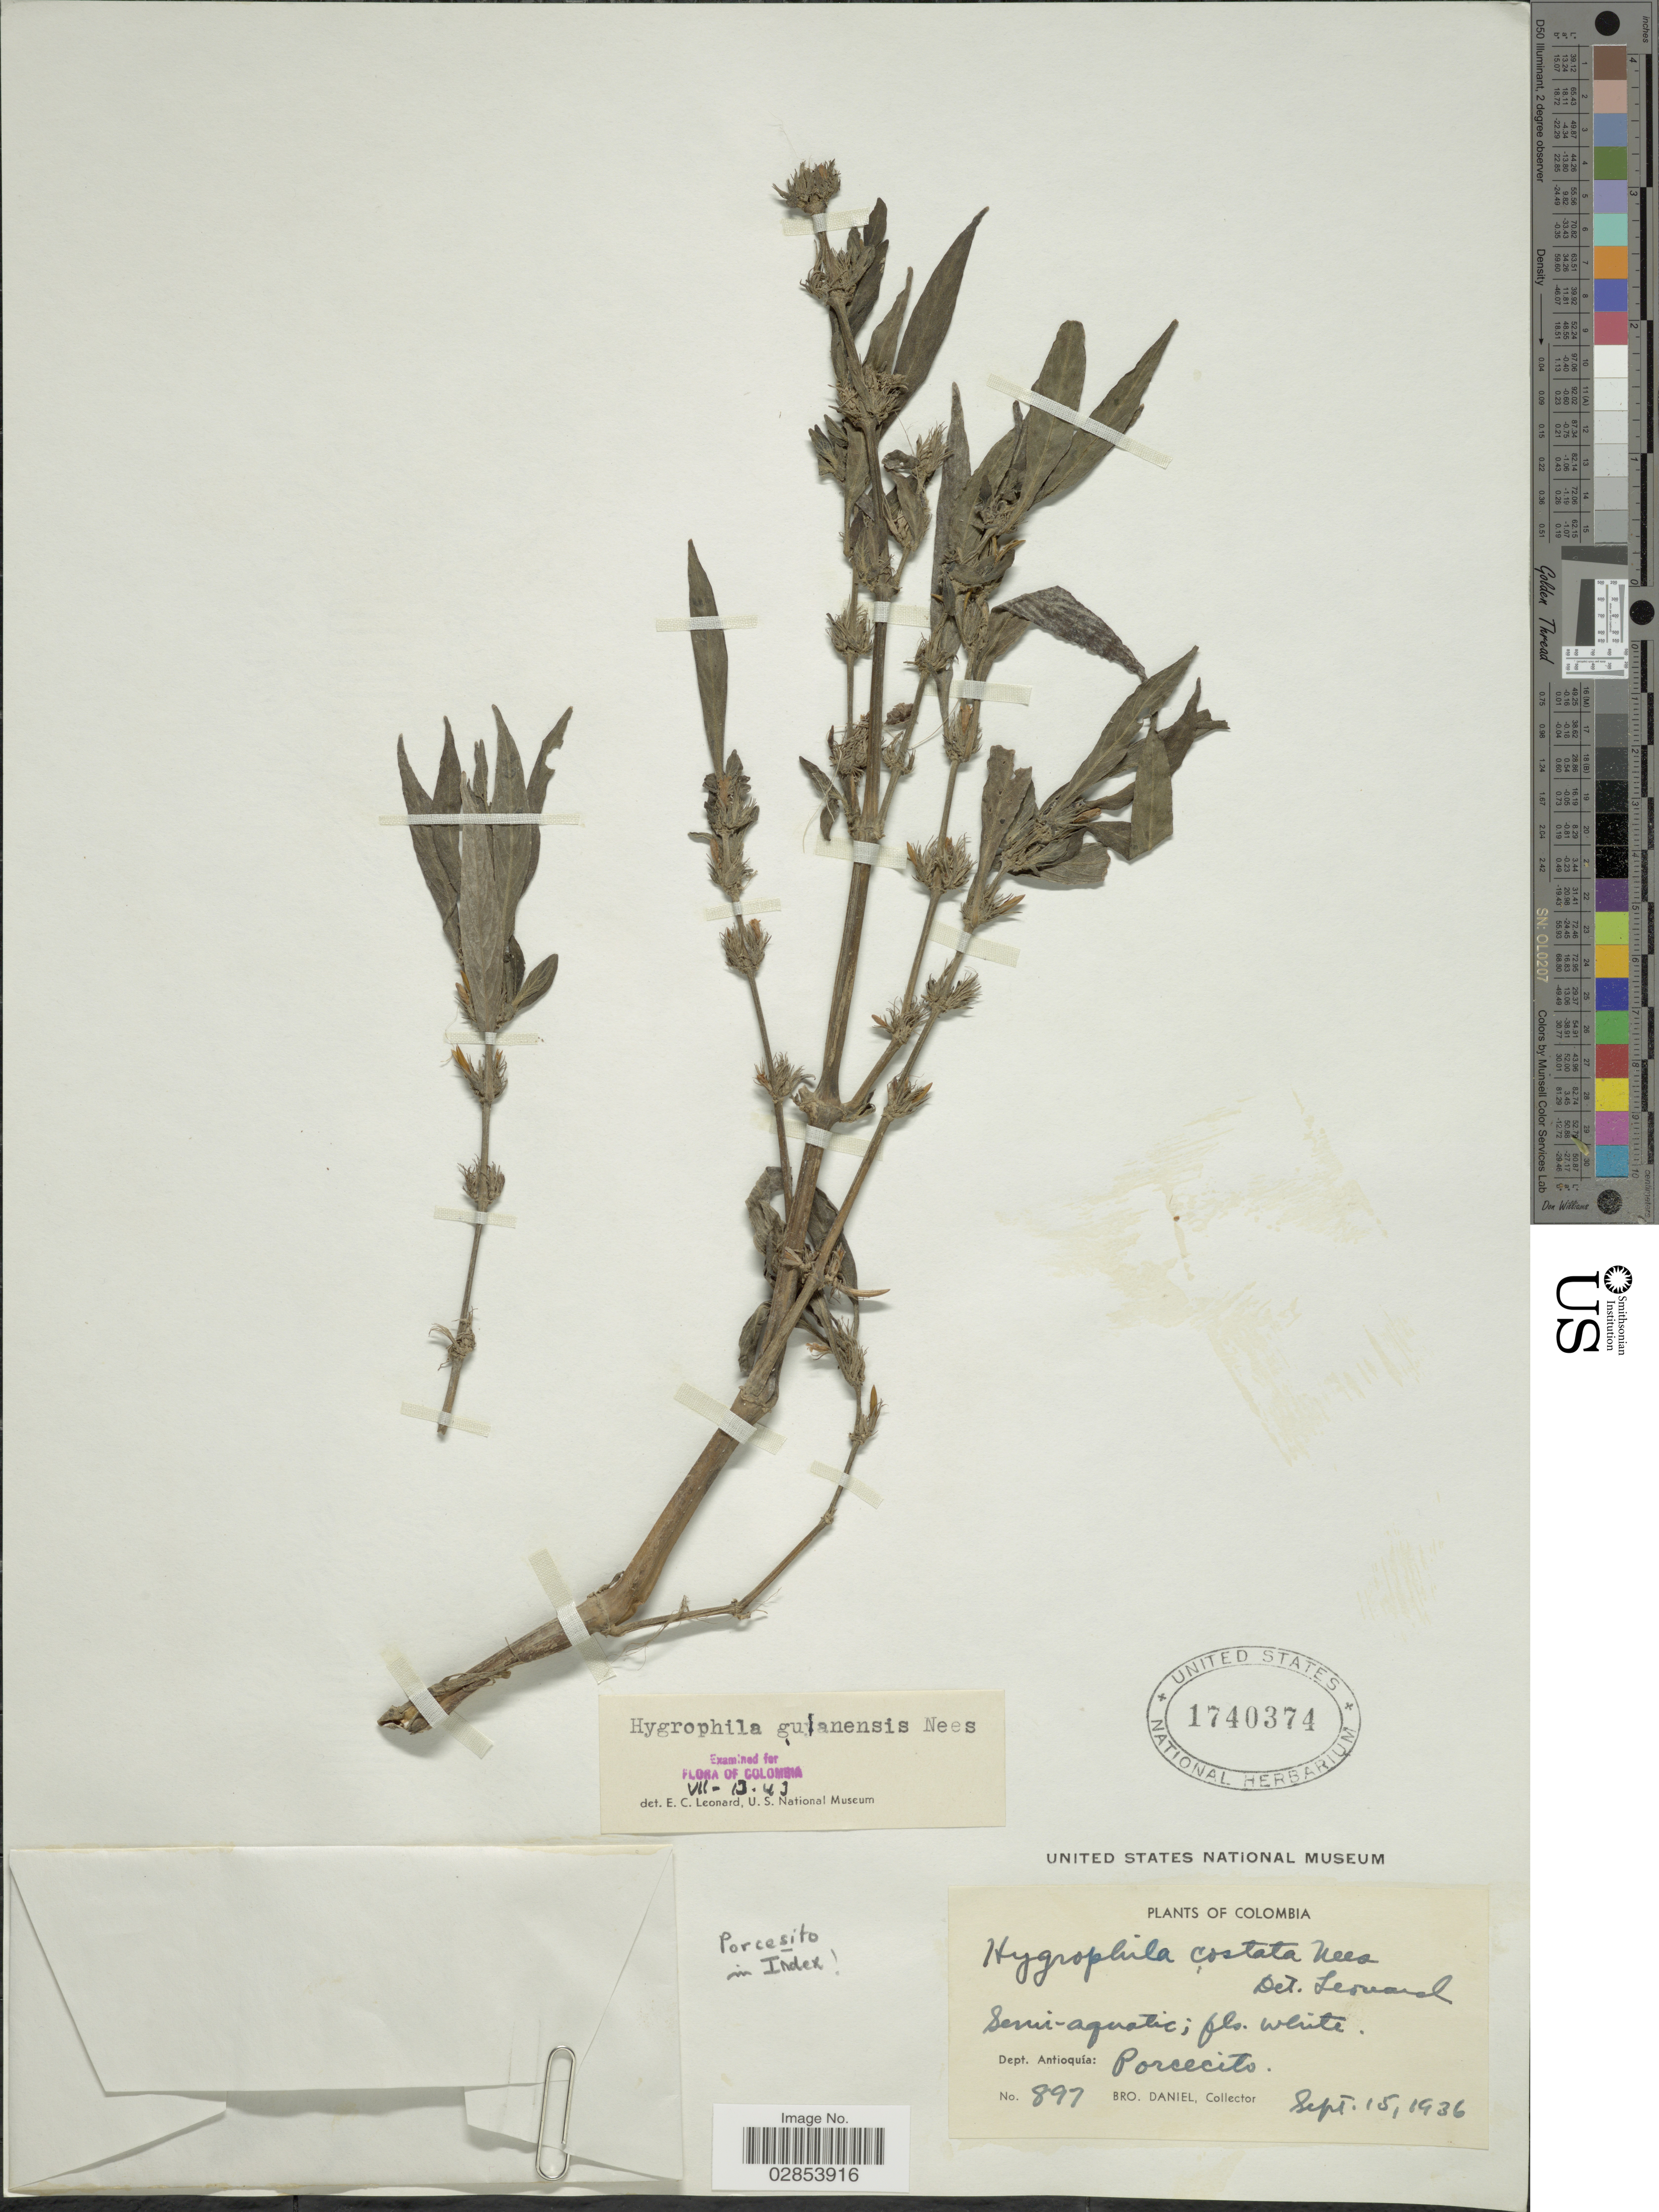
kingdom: Plantae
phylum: Tracheophyta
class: Magnoliopsida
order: Lamiales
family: Acanthaceae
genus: Hygrophila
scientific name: Hygrophila costata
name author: Nees & T. Nees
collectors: Bro. Daniel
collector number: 897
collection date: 1936-09-15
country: Colombia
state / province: Antioquia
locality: Dept. Antioquía: Porcecito.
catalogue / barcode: US 1740374